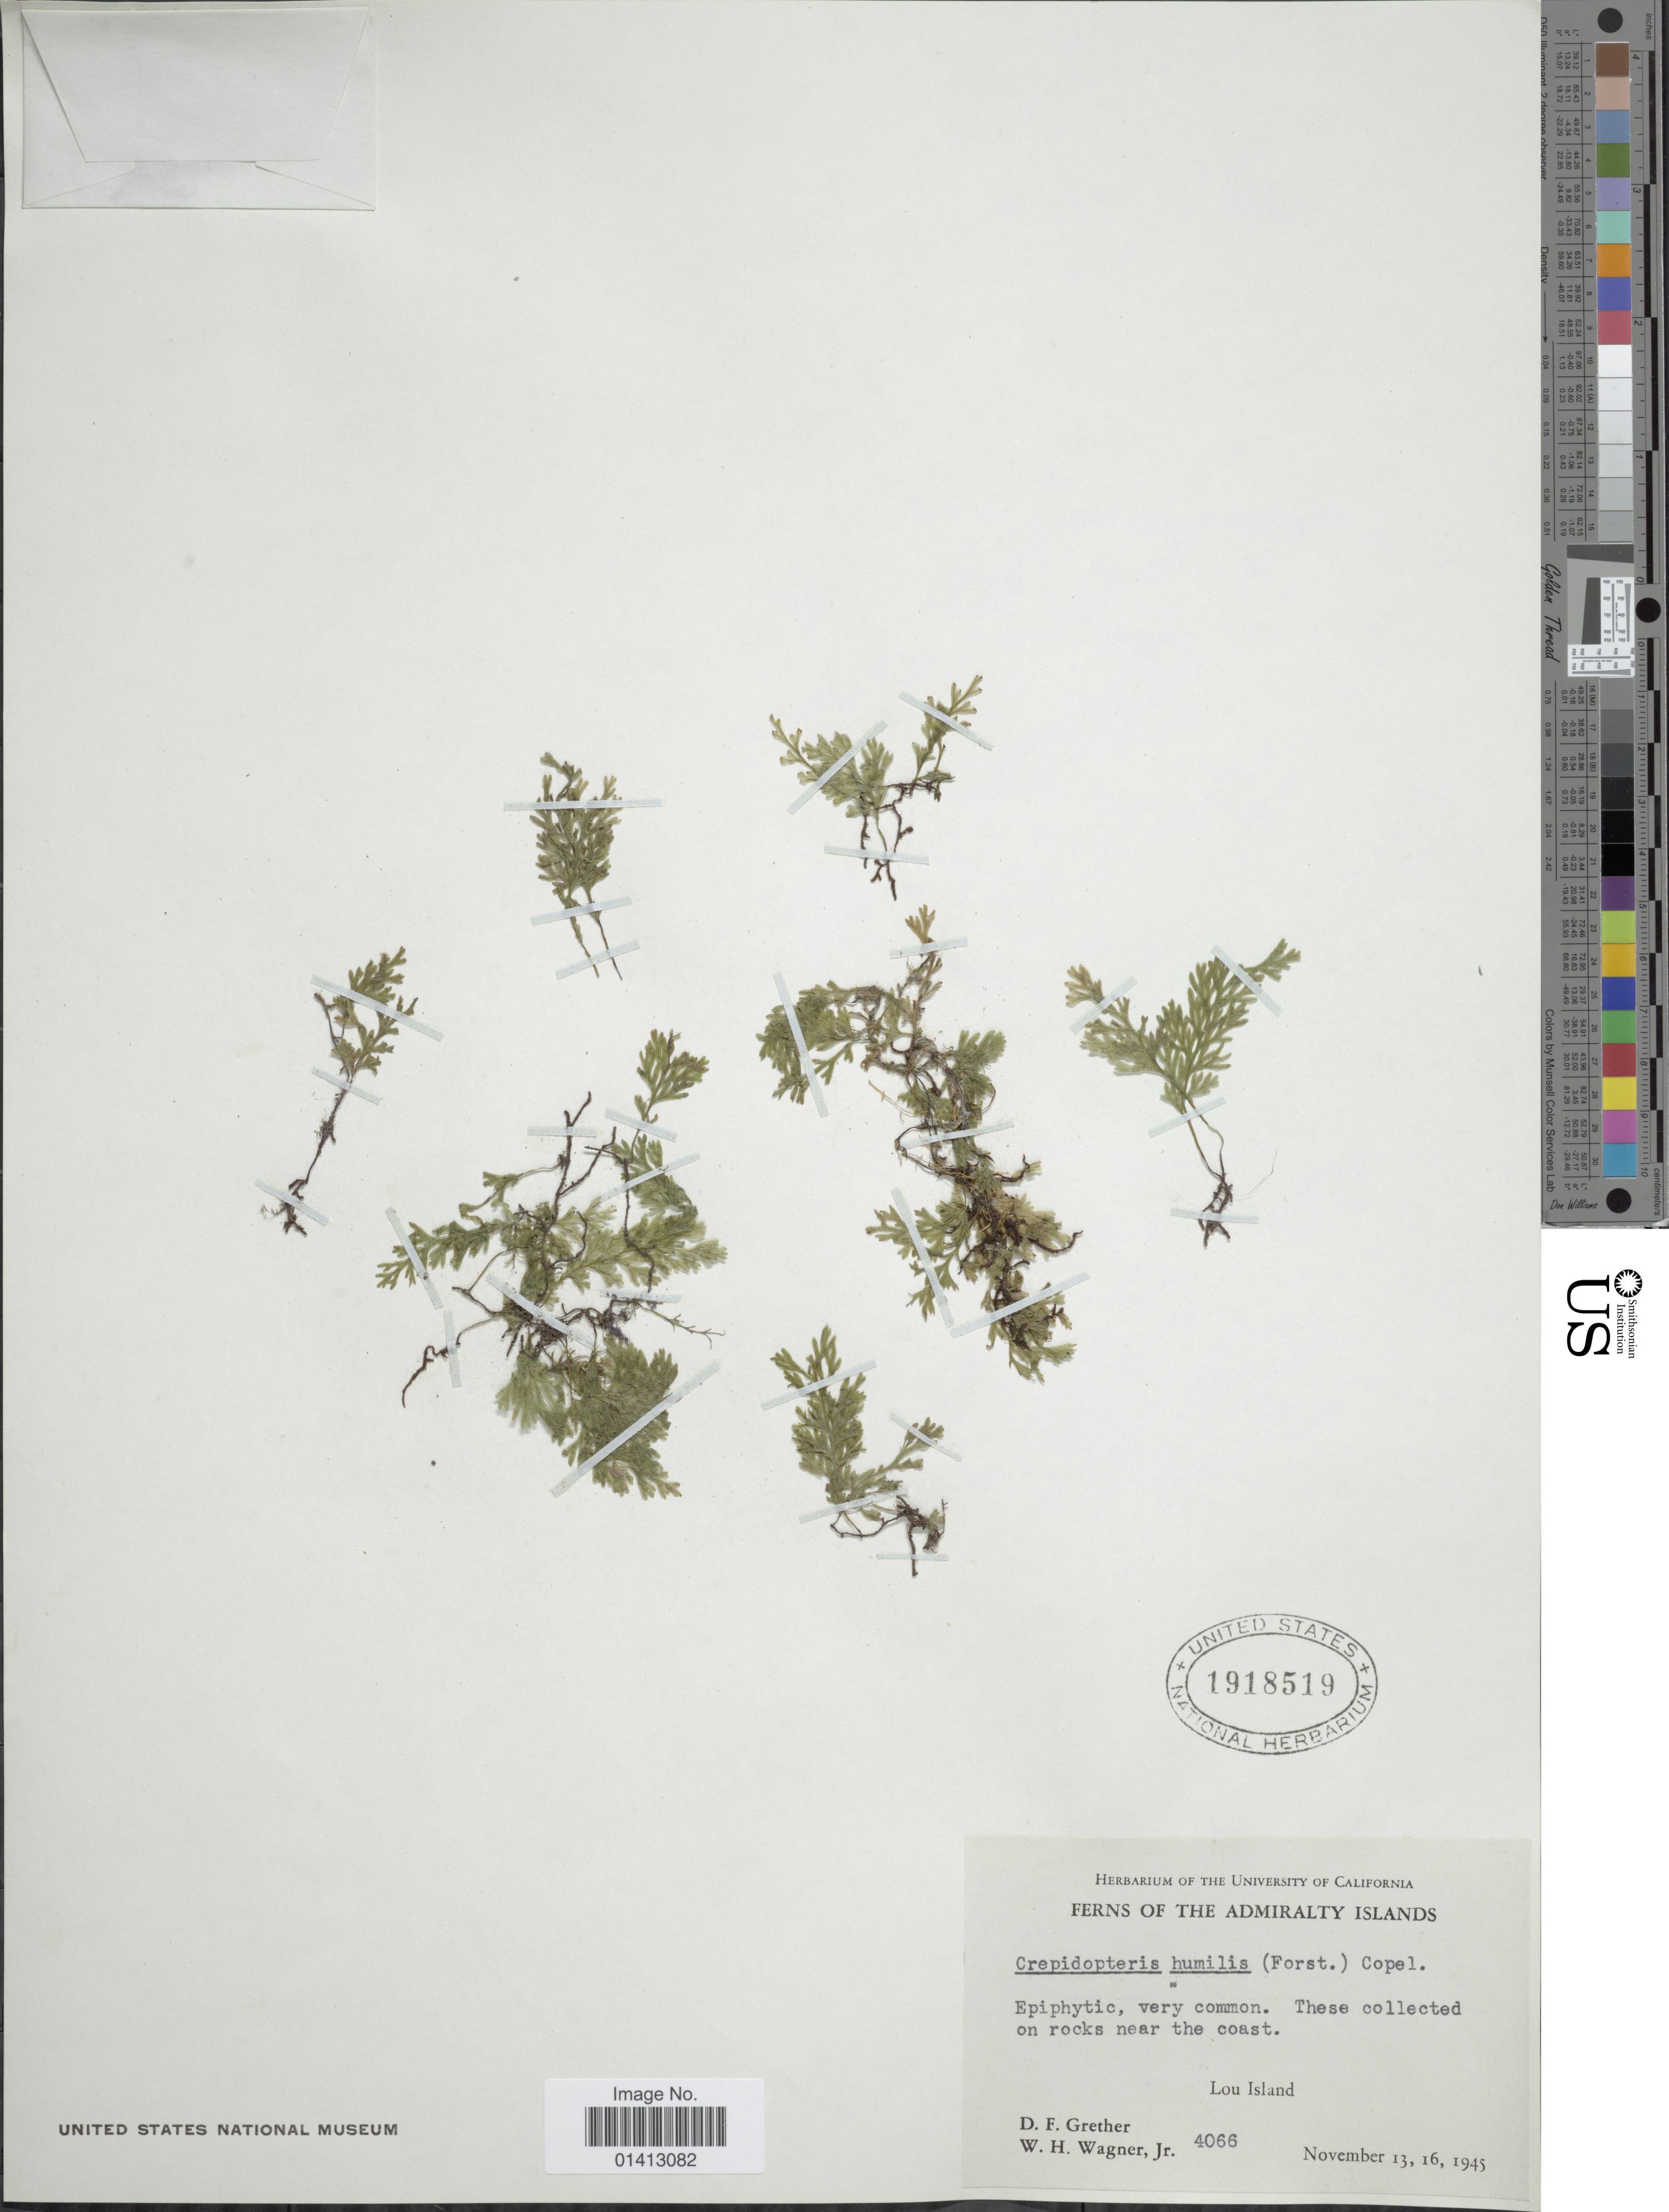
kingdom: Plantae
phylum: Tracheophyta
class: Polypodiopsida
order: Hymenophyllales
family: Hymenophyllaceae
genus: Crepidomanes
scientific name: Crepidomanes humilis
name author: (G. Forst.) Bosch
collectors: D. F. Grether & W. H. Wagner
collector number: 4066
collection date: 1945-11-13/1945-11-16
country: Papua New Guinea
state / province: Manus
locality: The Admiralty Islands, Loyu Island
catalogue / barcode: US 1918519